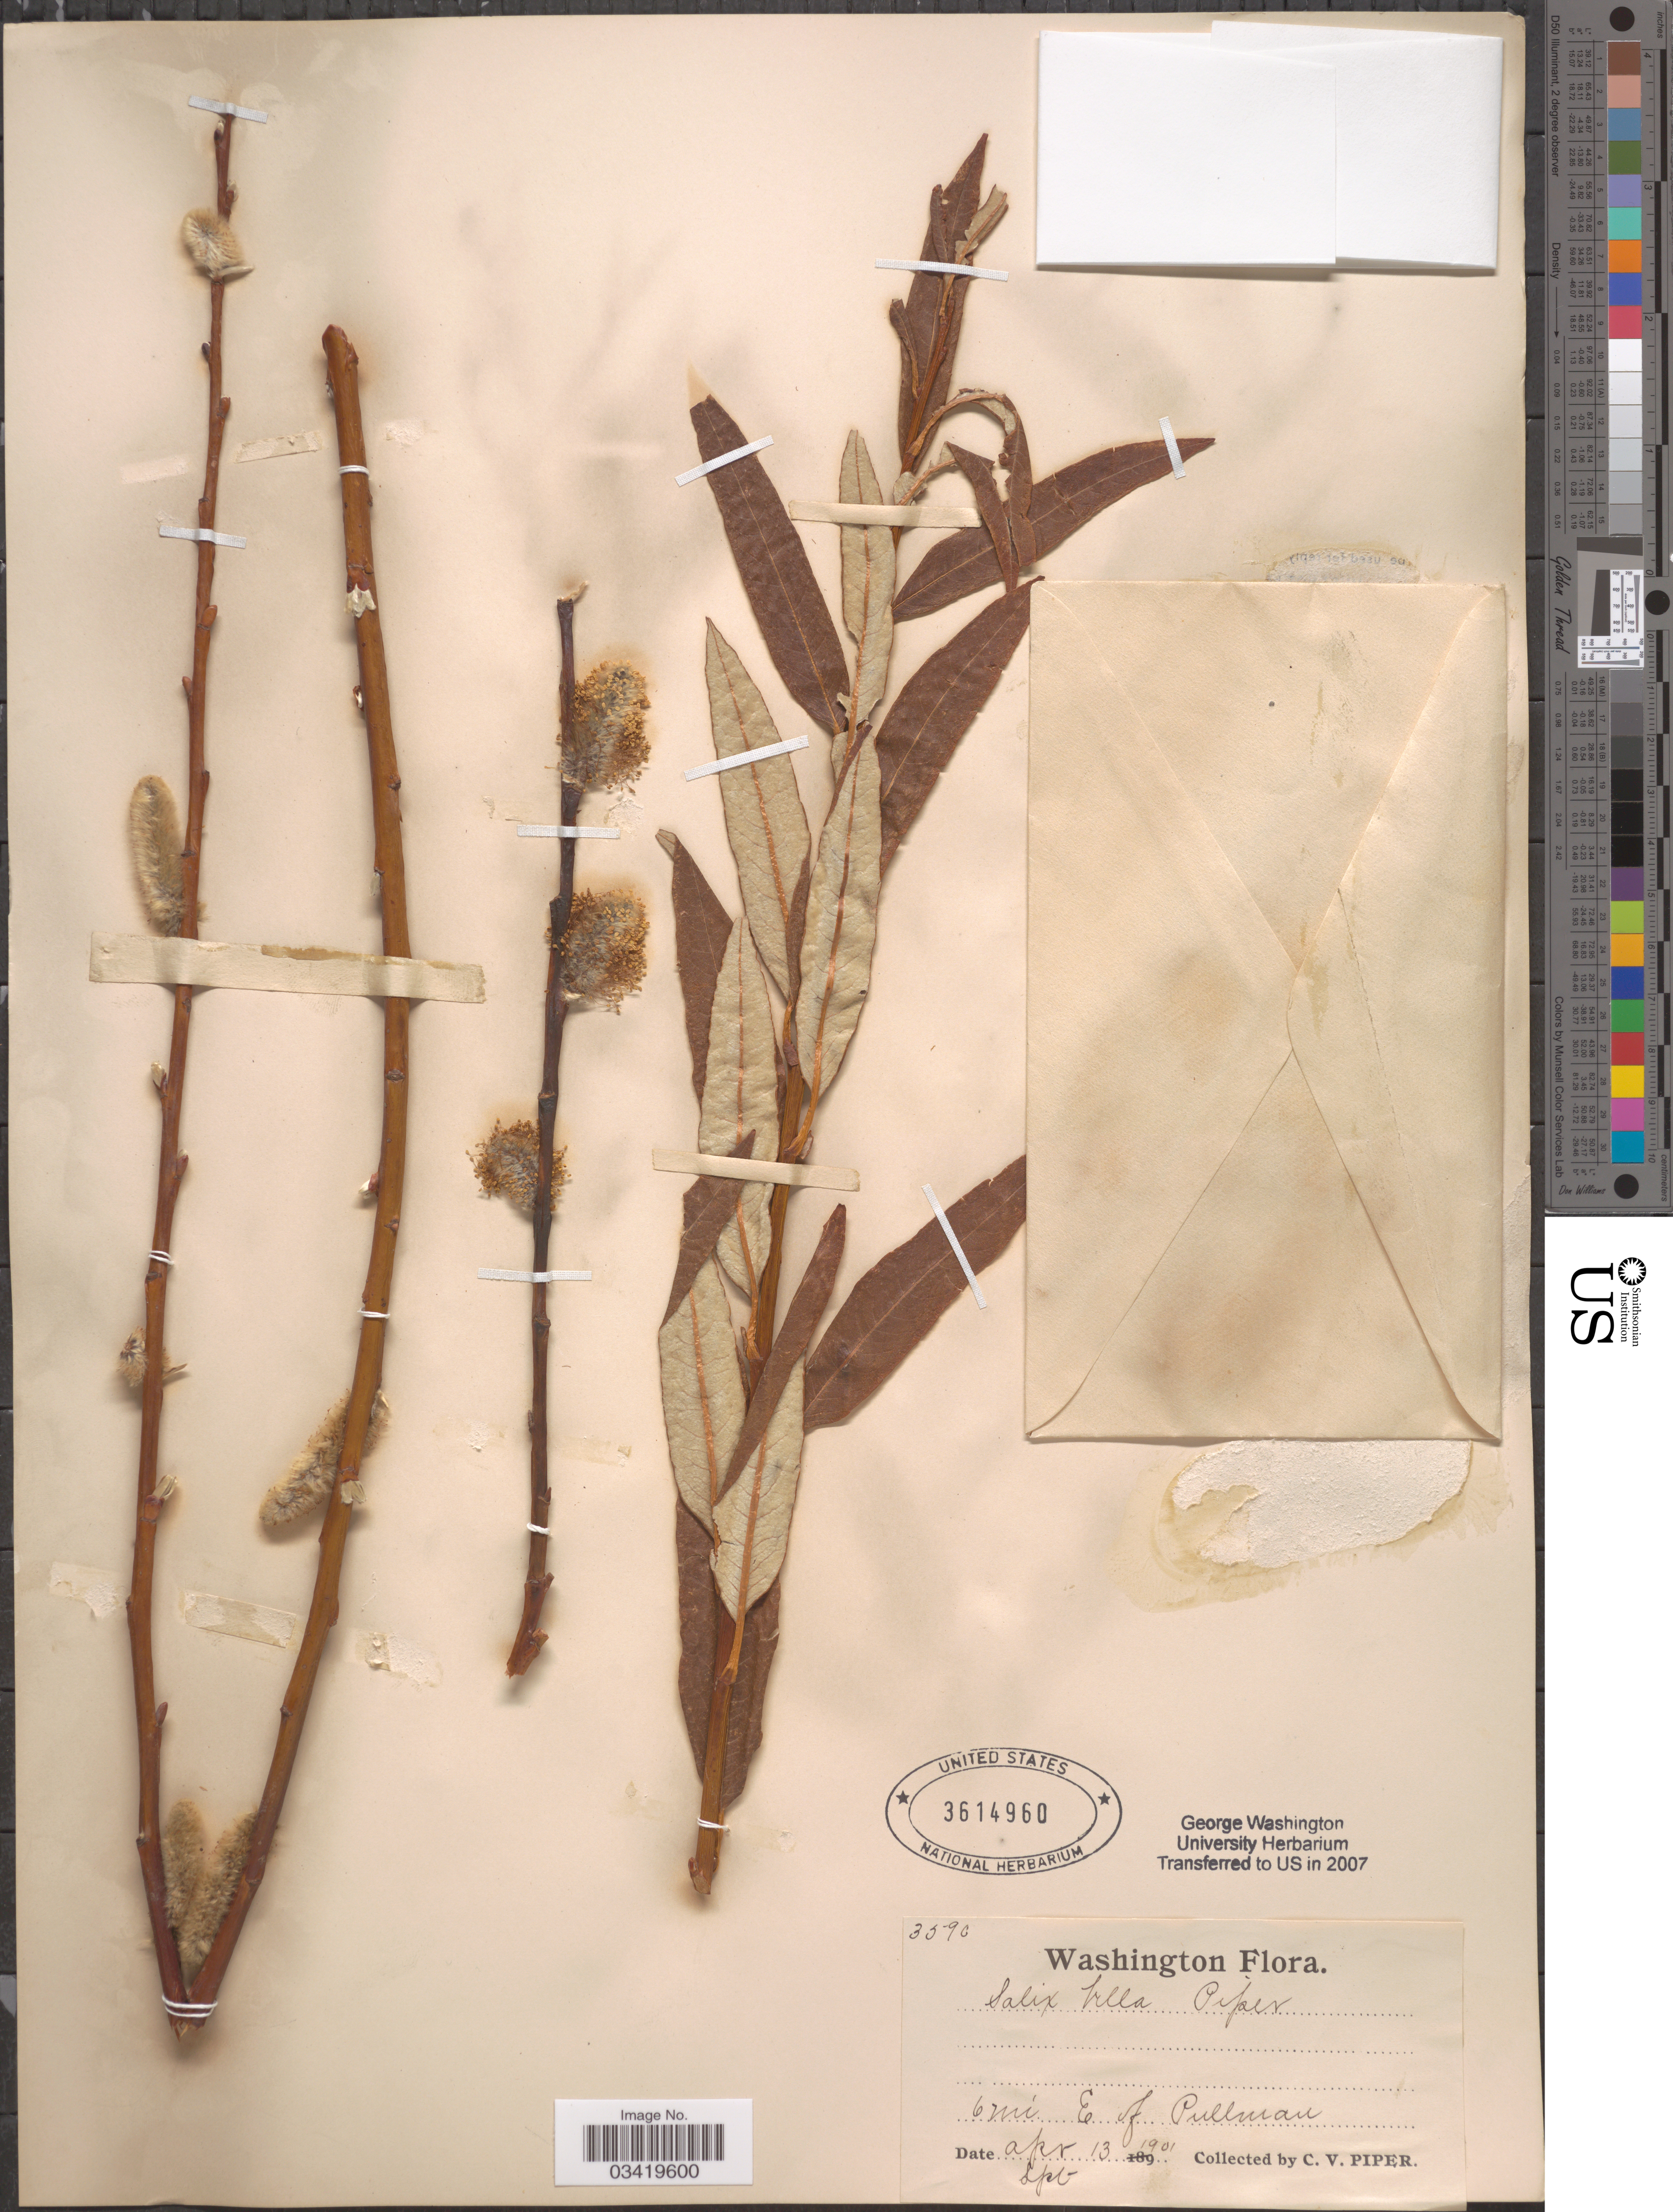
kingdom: Plantae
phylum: Tracheophyta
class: Magnoliopsida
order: Malpighiales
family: Salicaceae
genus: Salix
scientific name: Salix bella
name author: Piper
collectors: C. V. Piper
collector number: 3596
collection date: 1901-04-13/1901-09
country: United States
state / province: Washington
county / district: Whitman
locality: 6 mi E of Pullman.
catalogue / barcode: US 3614960